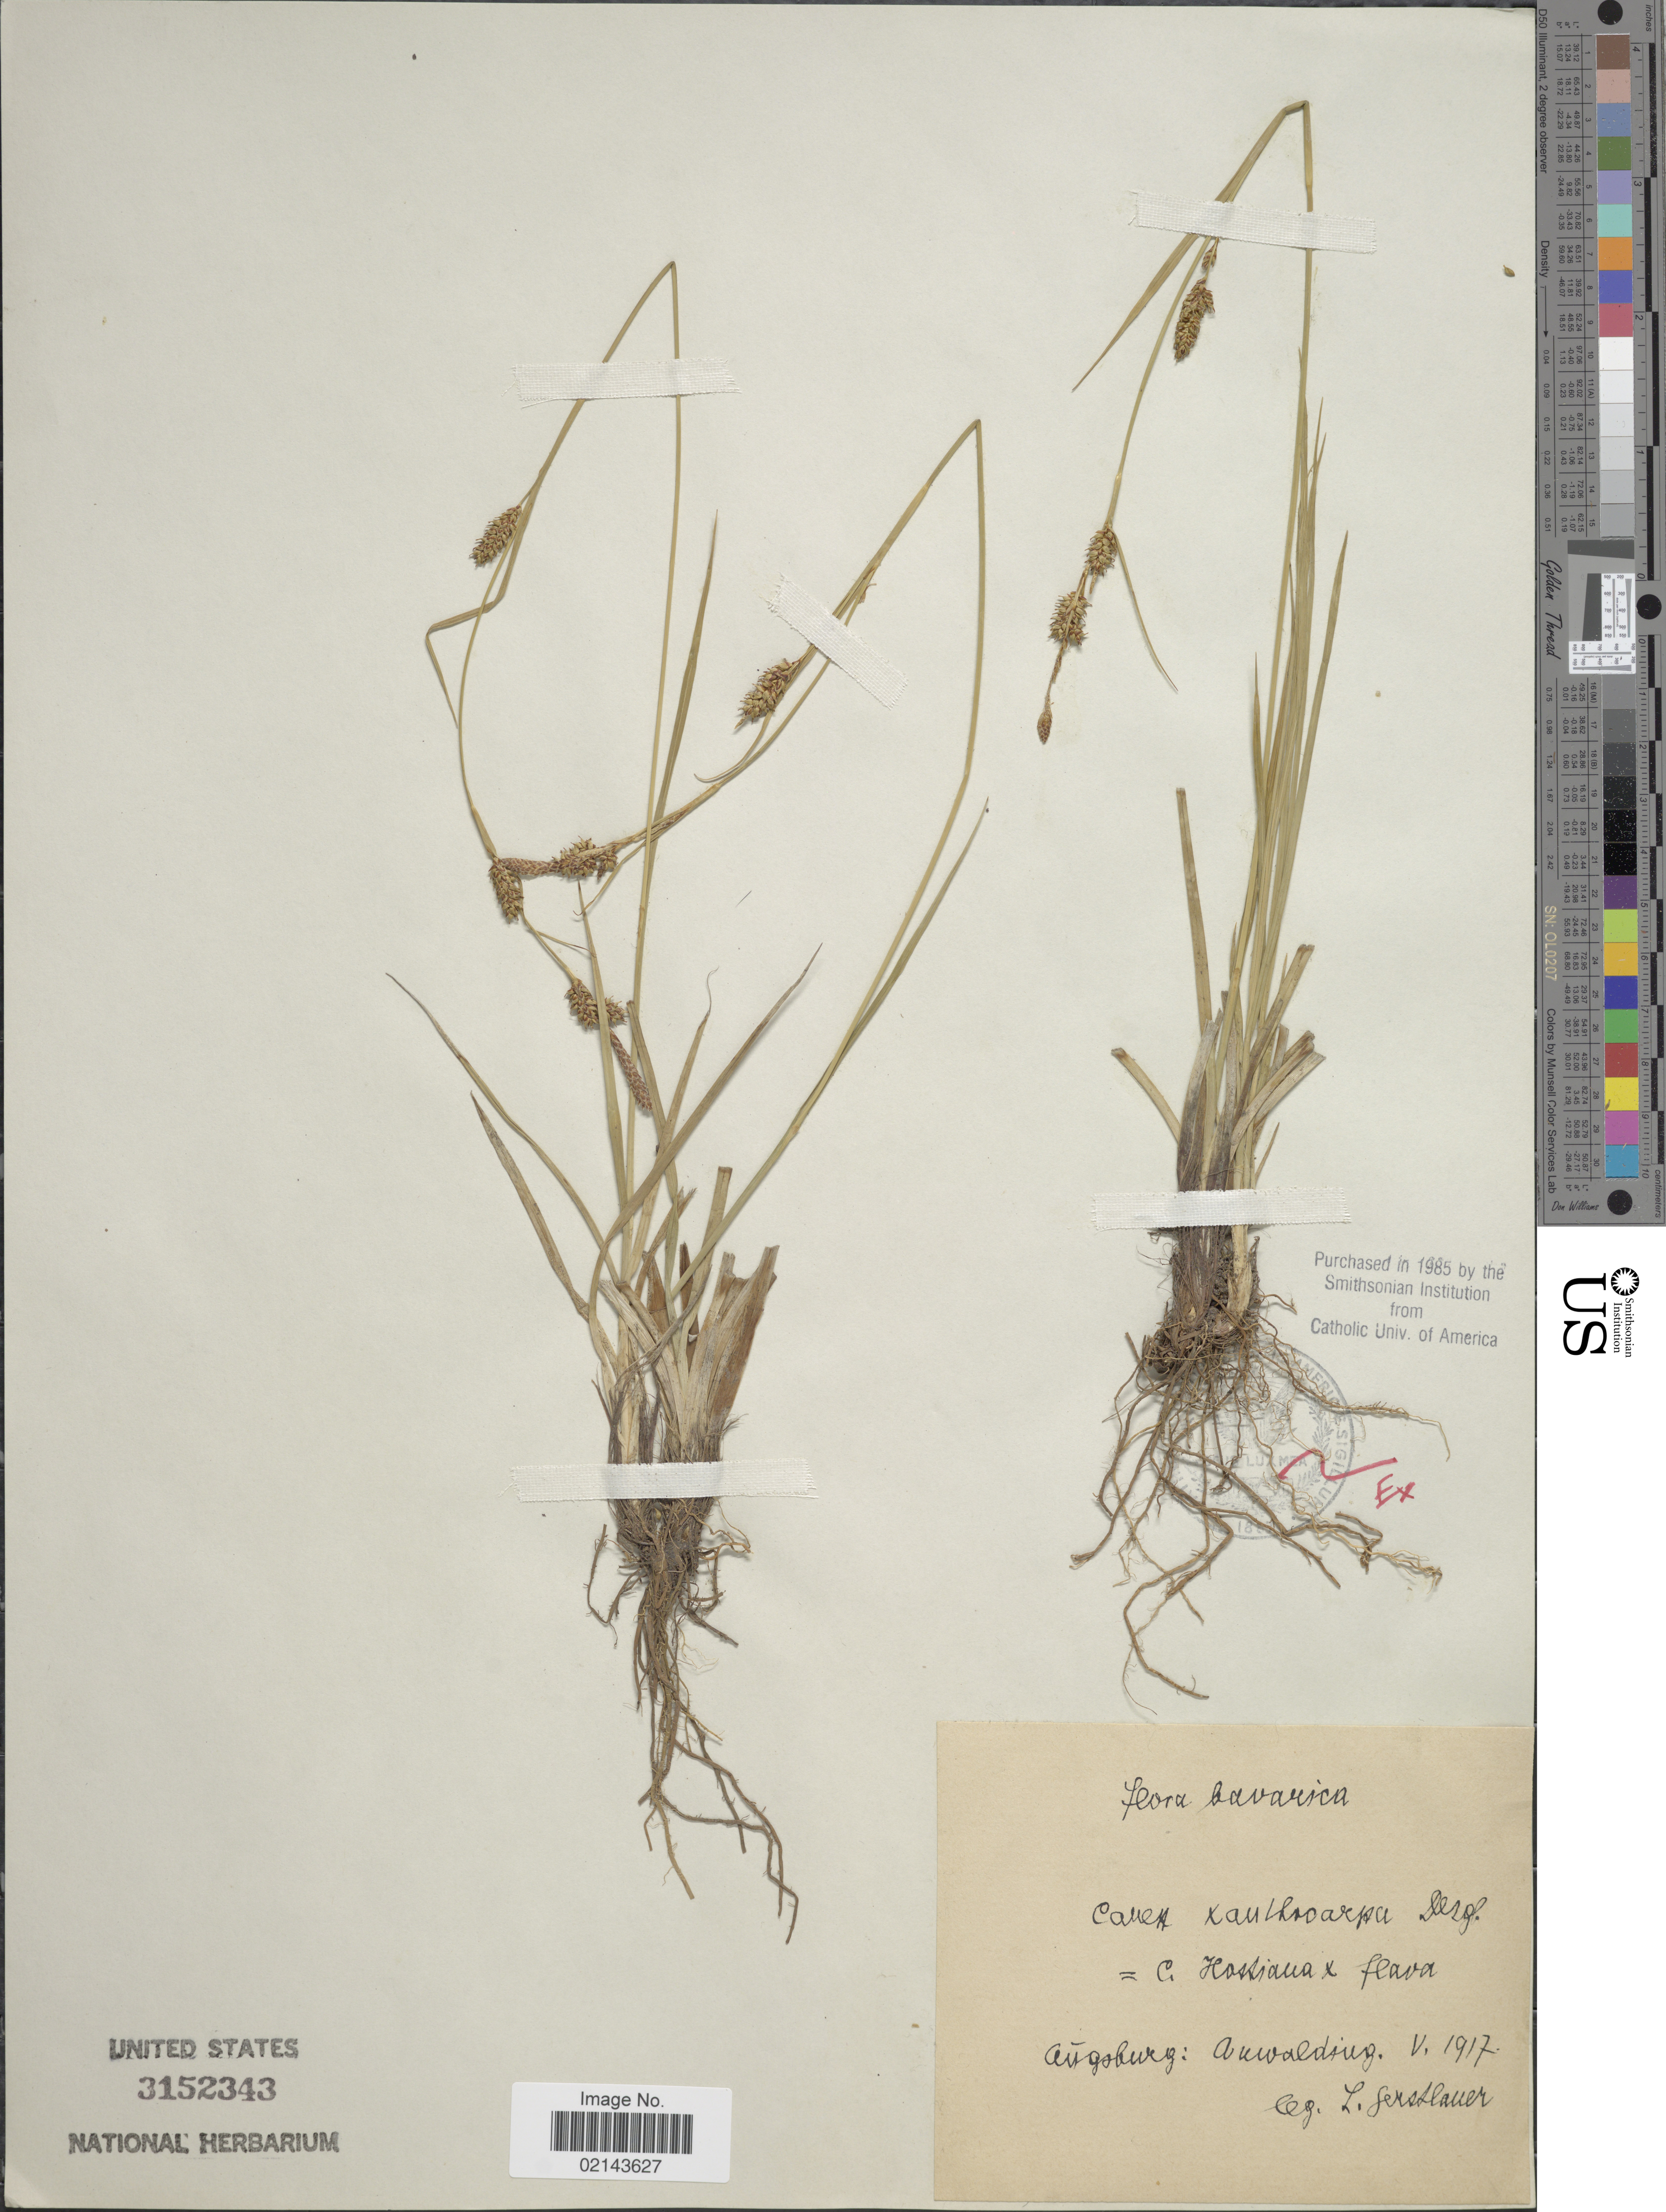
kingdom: Plantae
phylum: Tracheophyta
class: Liliopsida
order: Poales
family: Cyperaceae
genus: Carex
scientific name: Carex x xanthocarpa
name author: Degl.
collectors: L. Gerstlauer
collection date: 1817-04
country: Germany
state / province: Bayern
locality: Bavarica, Angsburg: Anwaldsing [interpreted]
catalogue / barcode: US 3152343